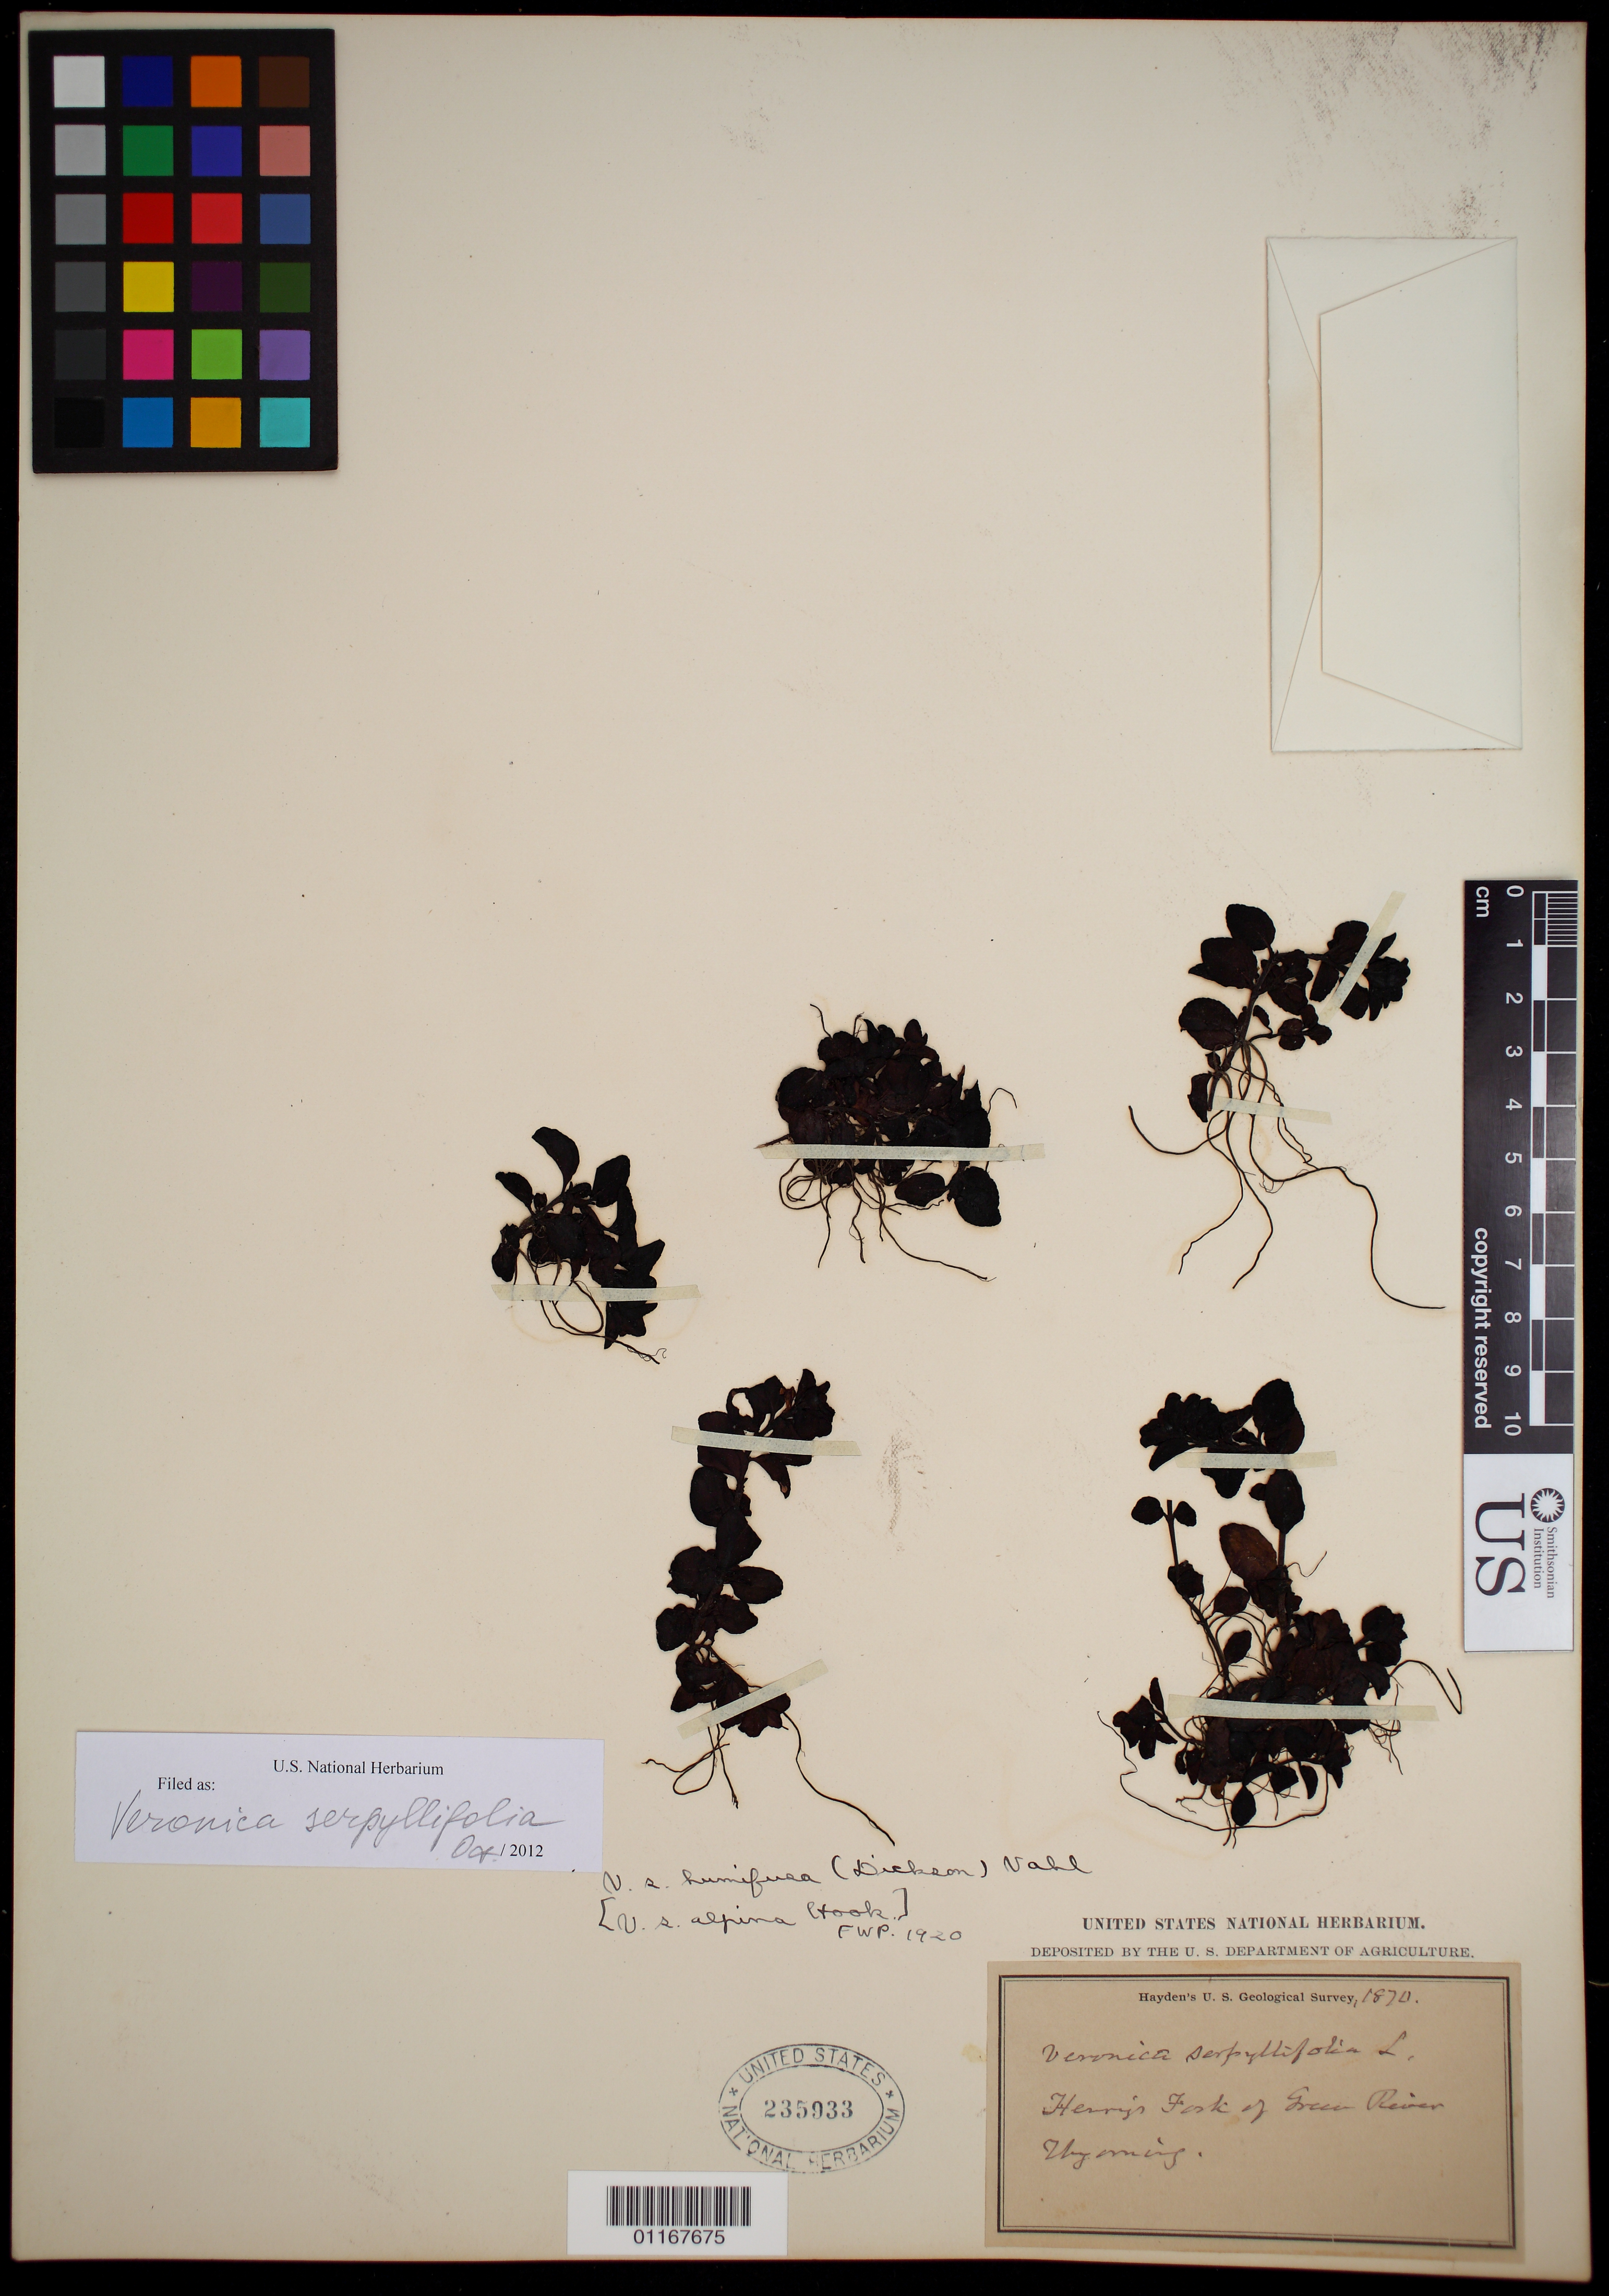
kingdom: Plantae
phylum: Tracheophyta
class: Magnoliopsida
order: Lamiales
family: Plantaginaceae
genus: Veronica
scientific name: Veronica serpyllifolia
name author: L.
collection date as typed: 1870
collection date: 1870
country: United States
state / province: Wyoming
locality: Henry's Fork of Green River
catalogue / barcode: US 235933